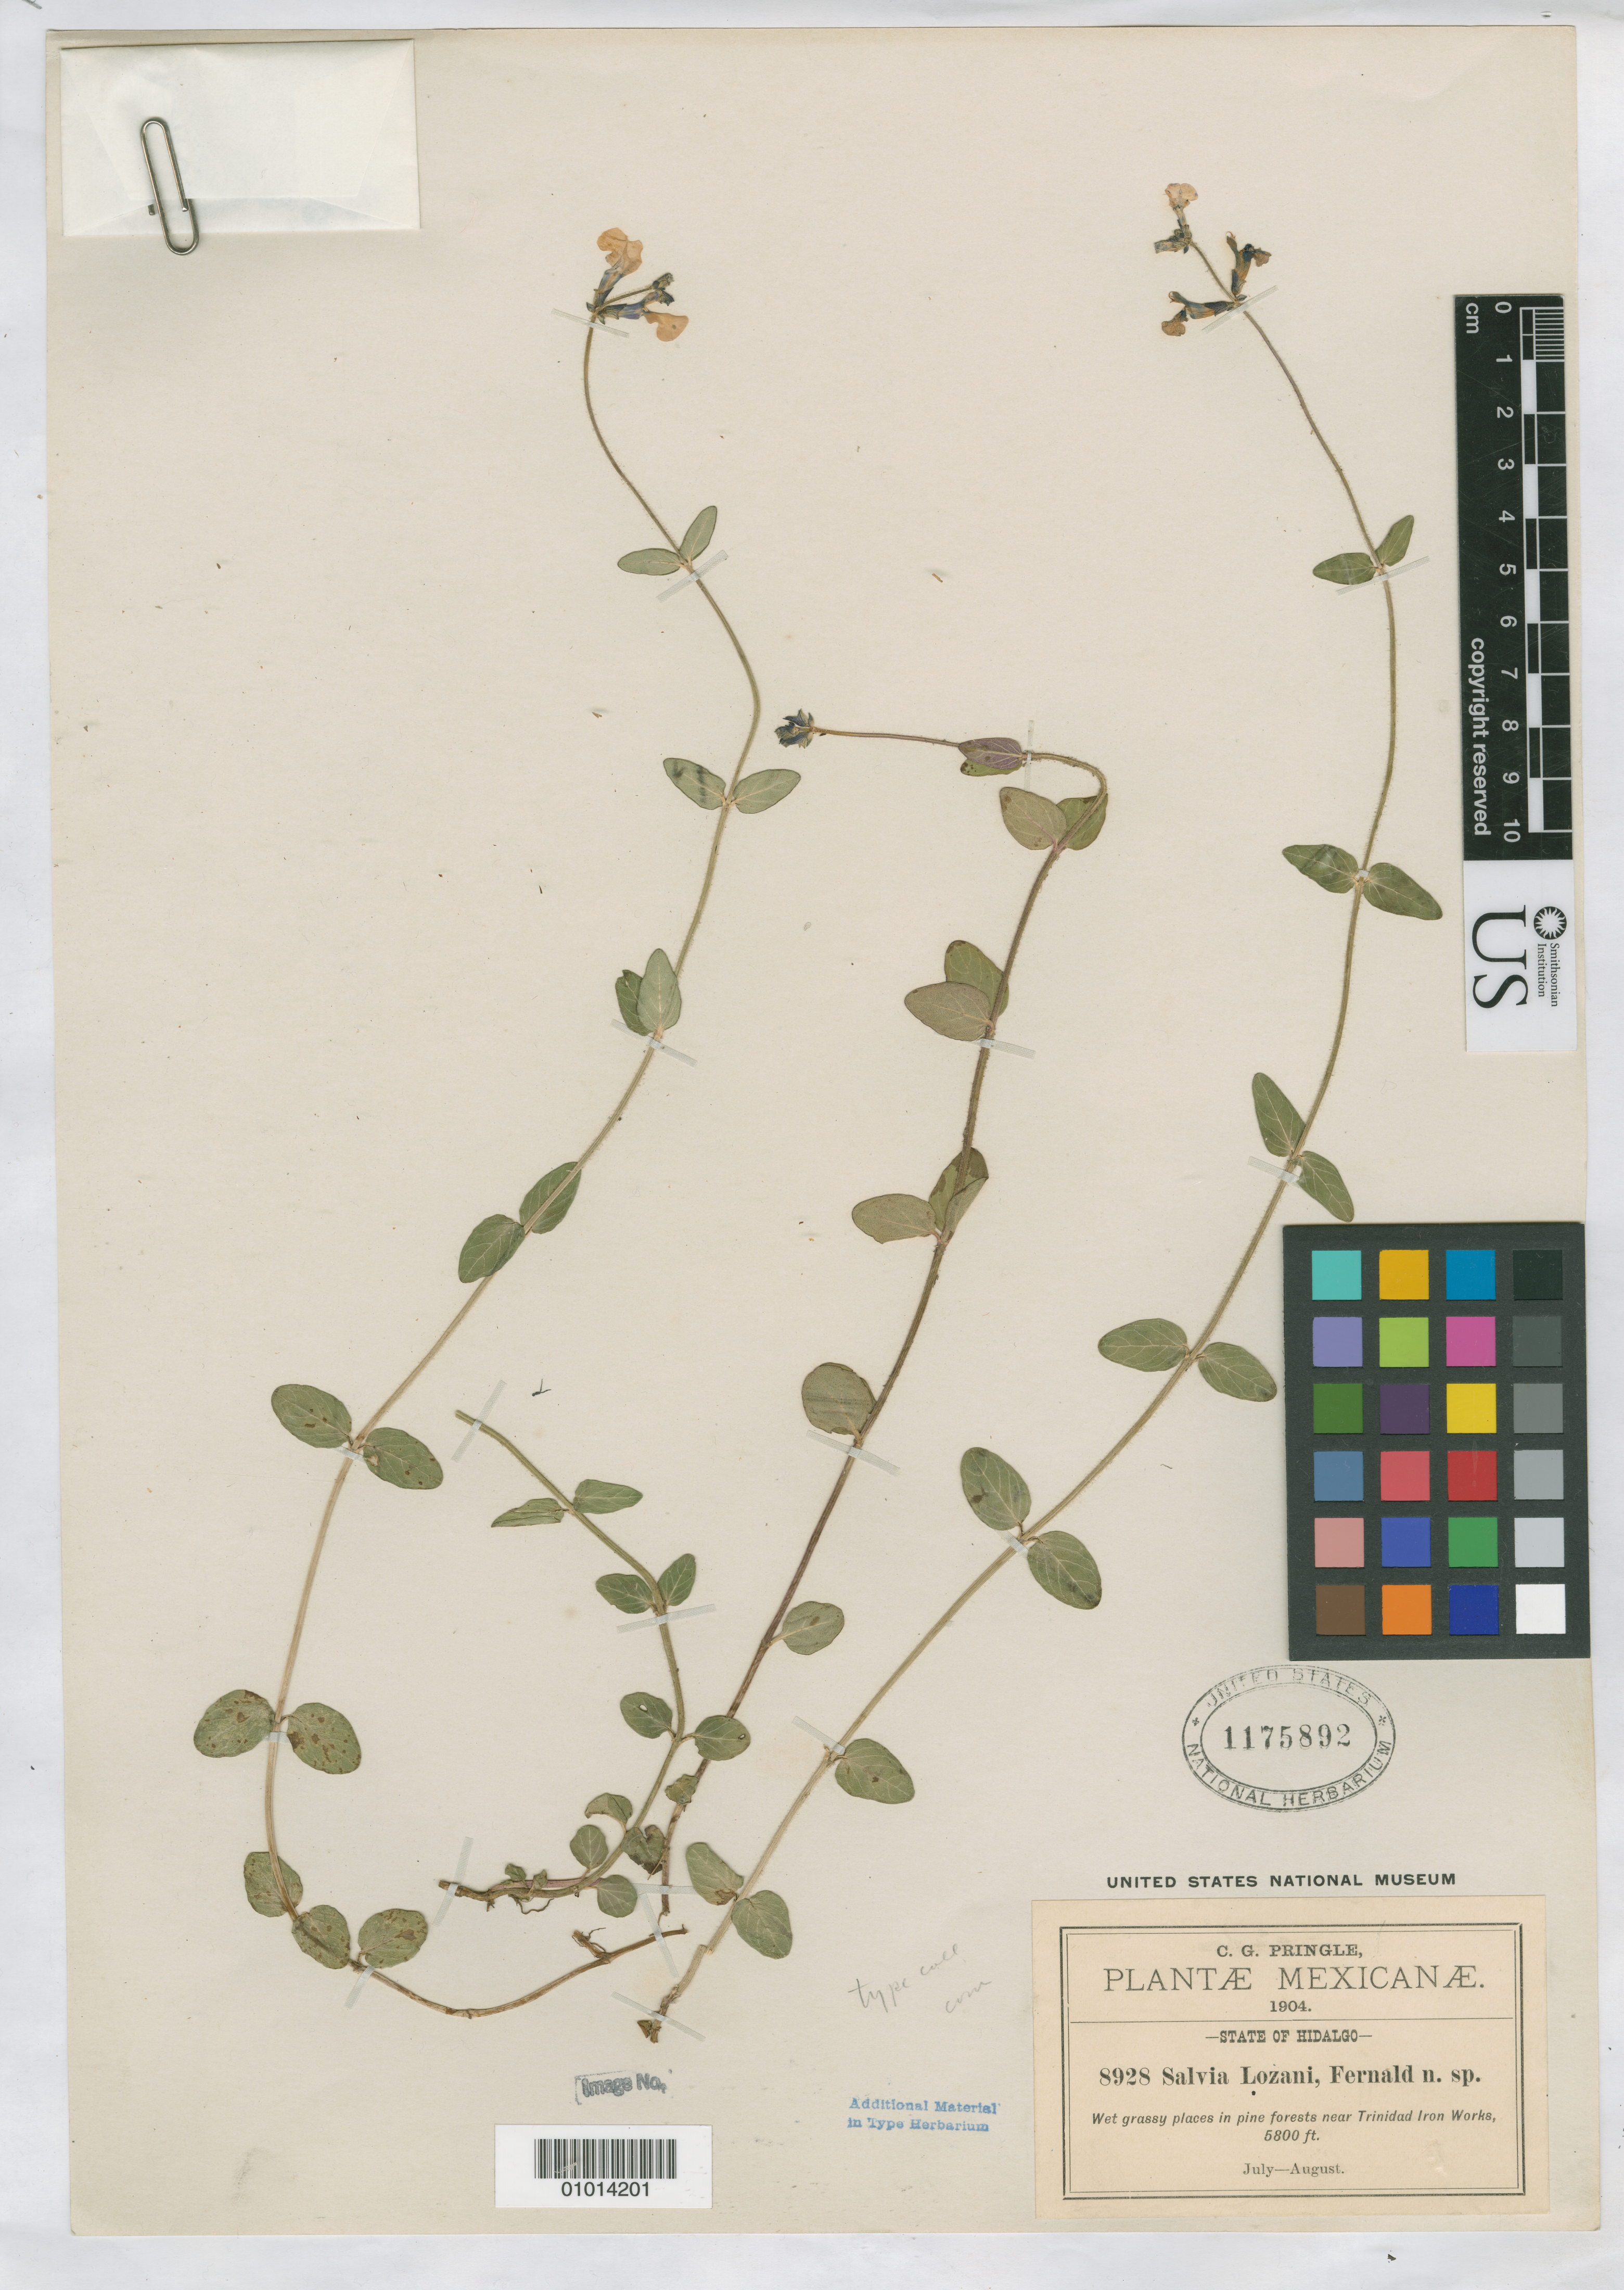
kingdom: Plantae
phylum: Tracheophyta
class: Magnoliopsida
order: Lamiales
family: Lamiaceae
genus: Salvia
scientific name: Salvia lozani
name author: Fernald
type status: Isotype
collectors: C. G. Pringle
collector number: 8928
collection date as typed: Jul 1904 to -- Aug 1904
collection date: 1904-07/1904-08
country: Mexico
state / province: Hidalgo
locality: Near Trinidad Iron Works.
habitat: Wet grassy places in pine forests.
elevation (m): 1768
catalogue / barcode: US 1175892